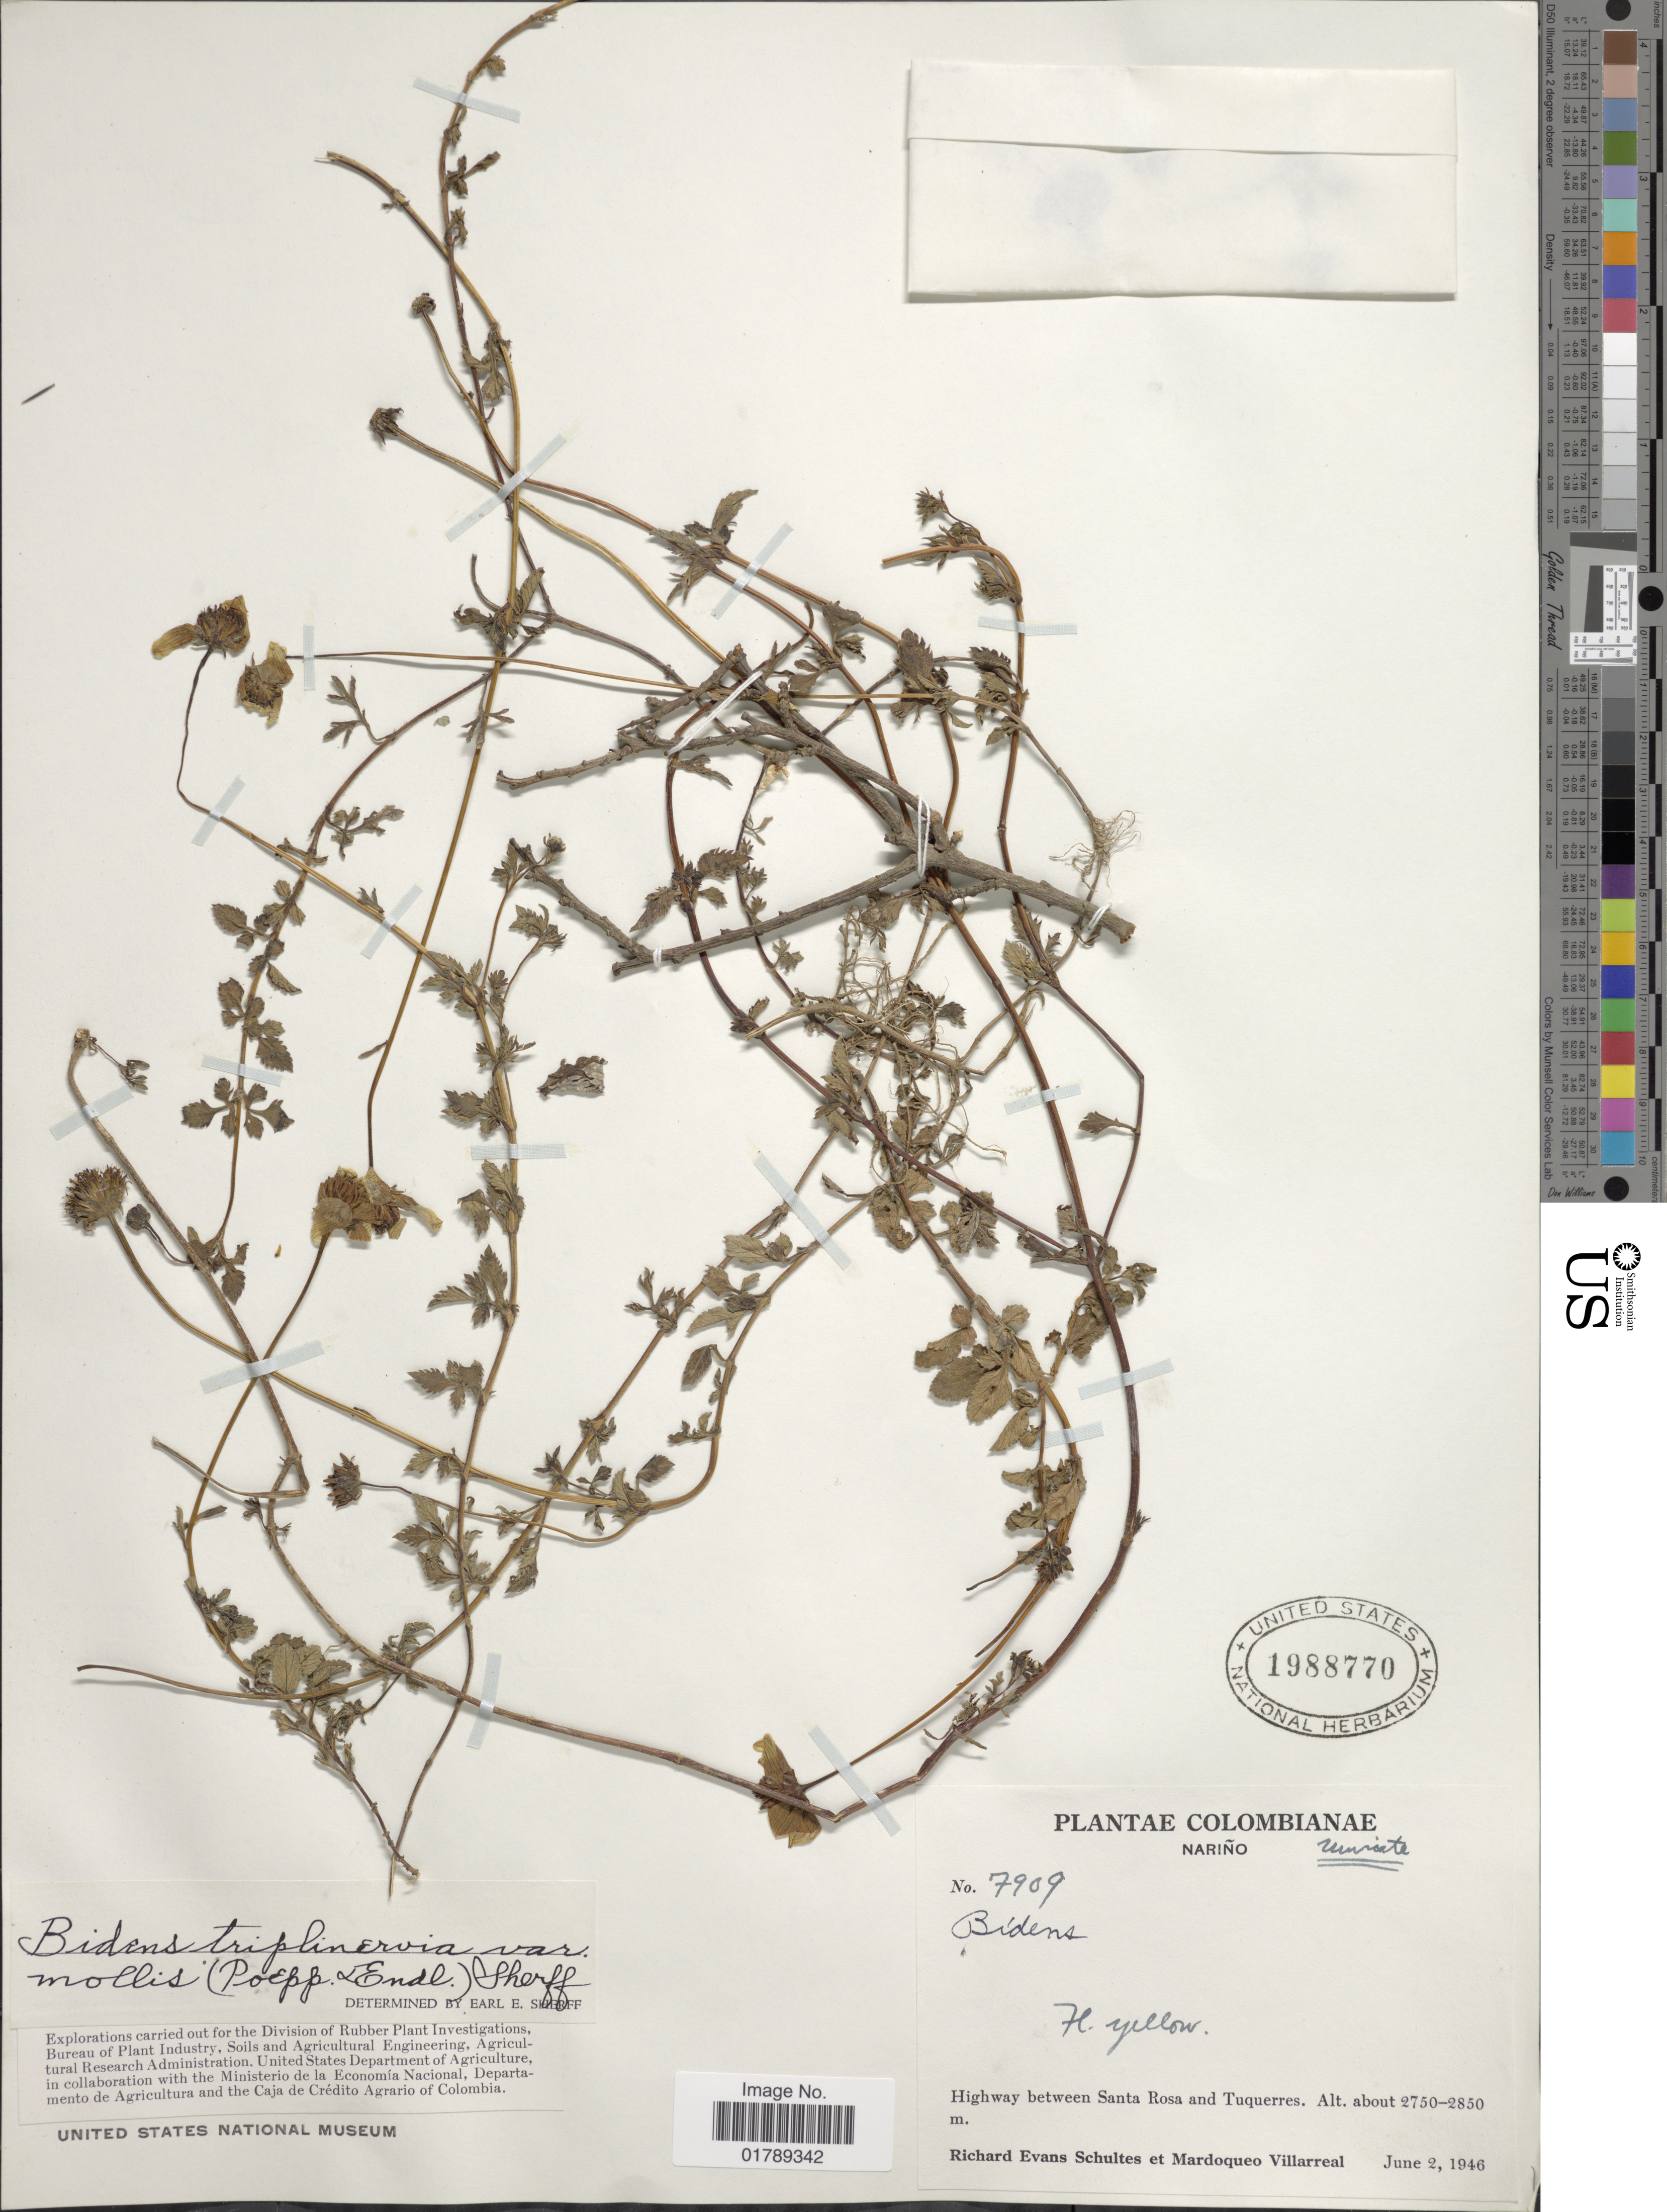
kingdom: Plantae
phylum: Tracheophyta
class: Magnoliopsida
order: Asterales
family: Asteraceae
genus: Bidens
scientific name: Bidens triplinervia var. mollis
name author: (Poepp.) Sherff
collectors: R. E. Schultes & M. Villareal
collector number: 7909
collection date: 1946-06-02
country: Colombia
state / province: Nariño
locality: Highway between Santa Rosa and Tuquerres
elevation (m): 2750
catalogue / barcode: US 1988770